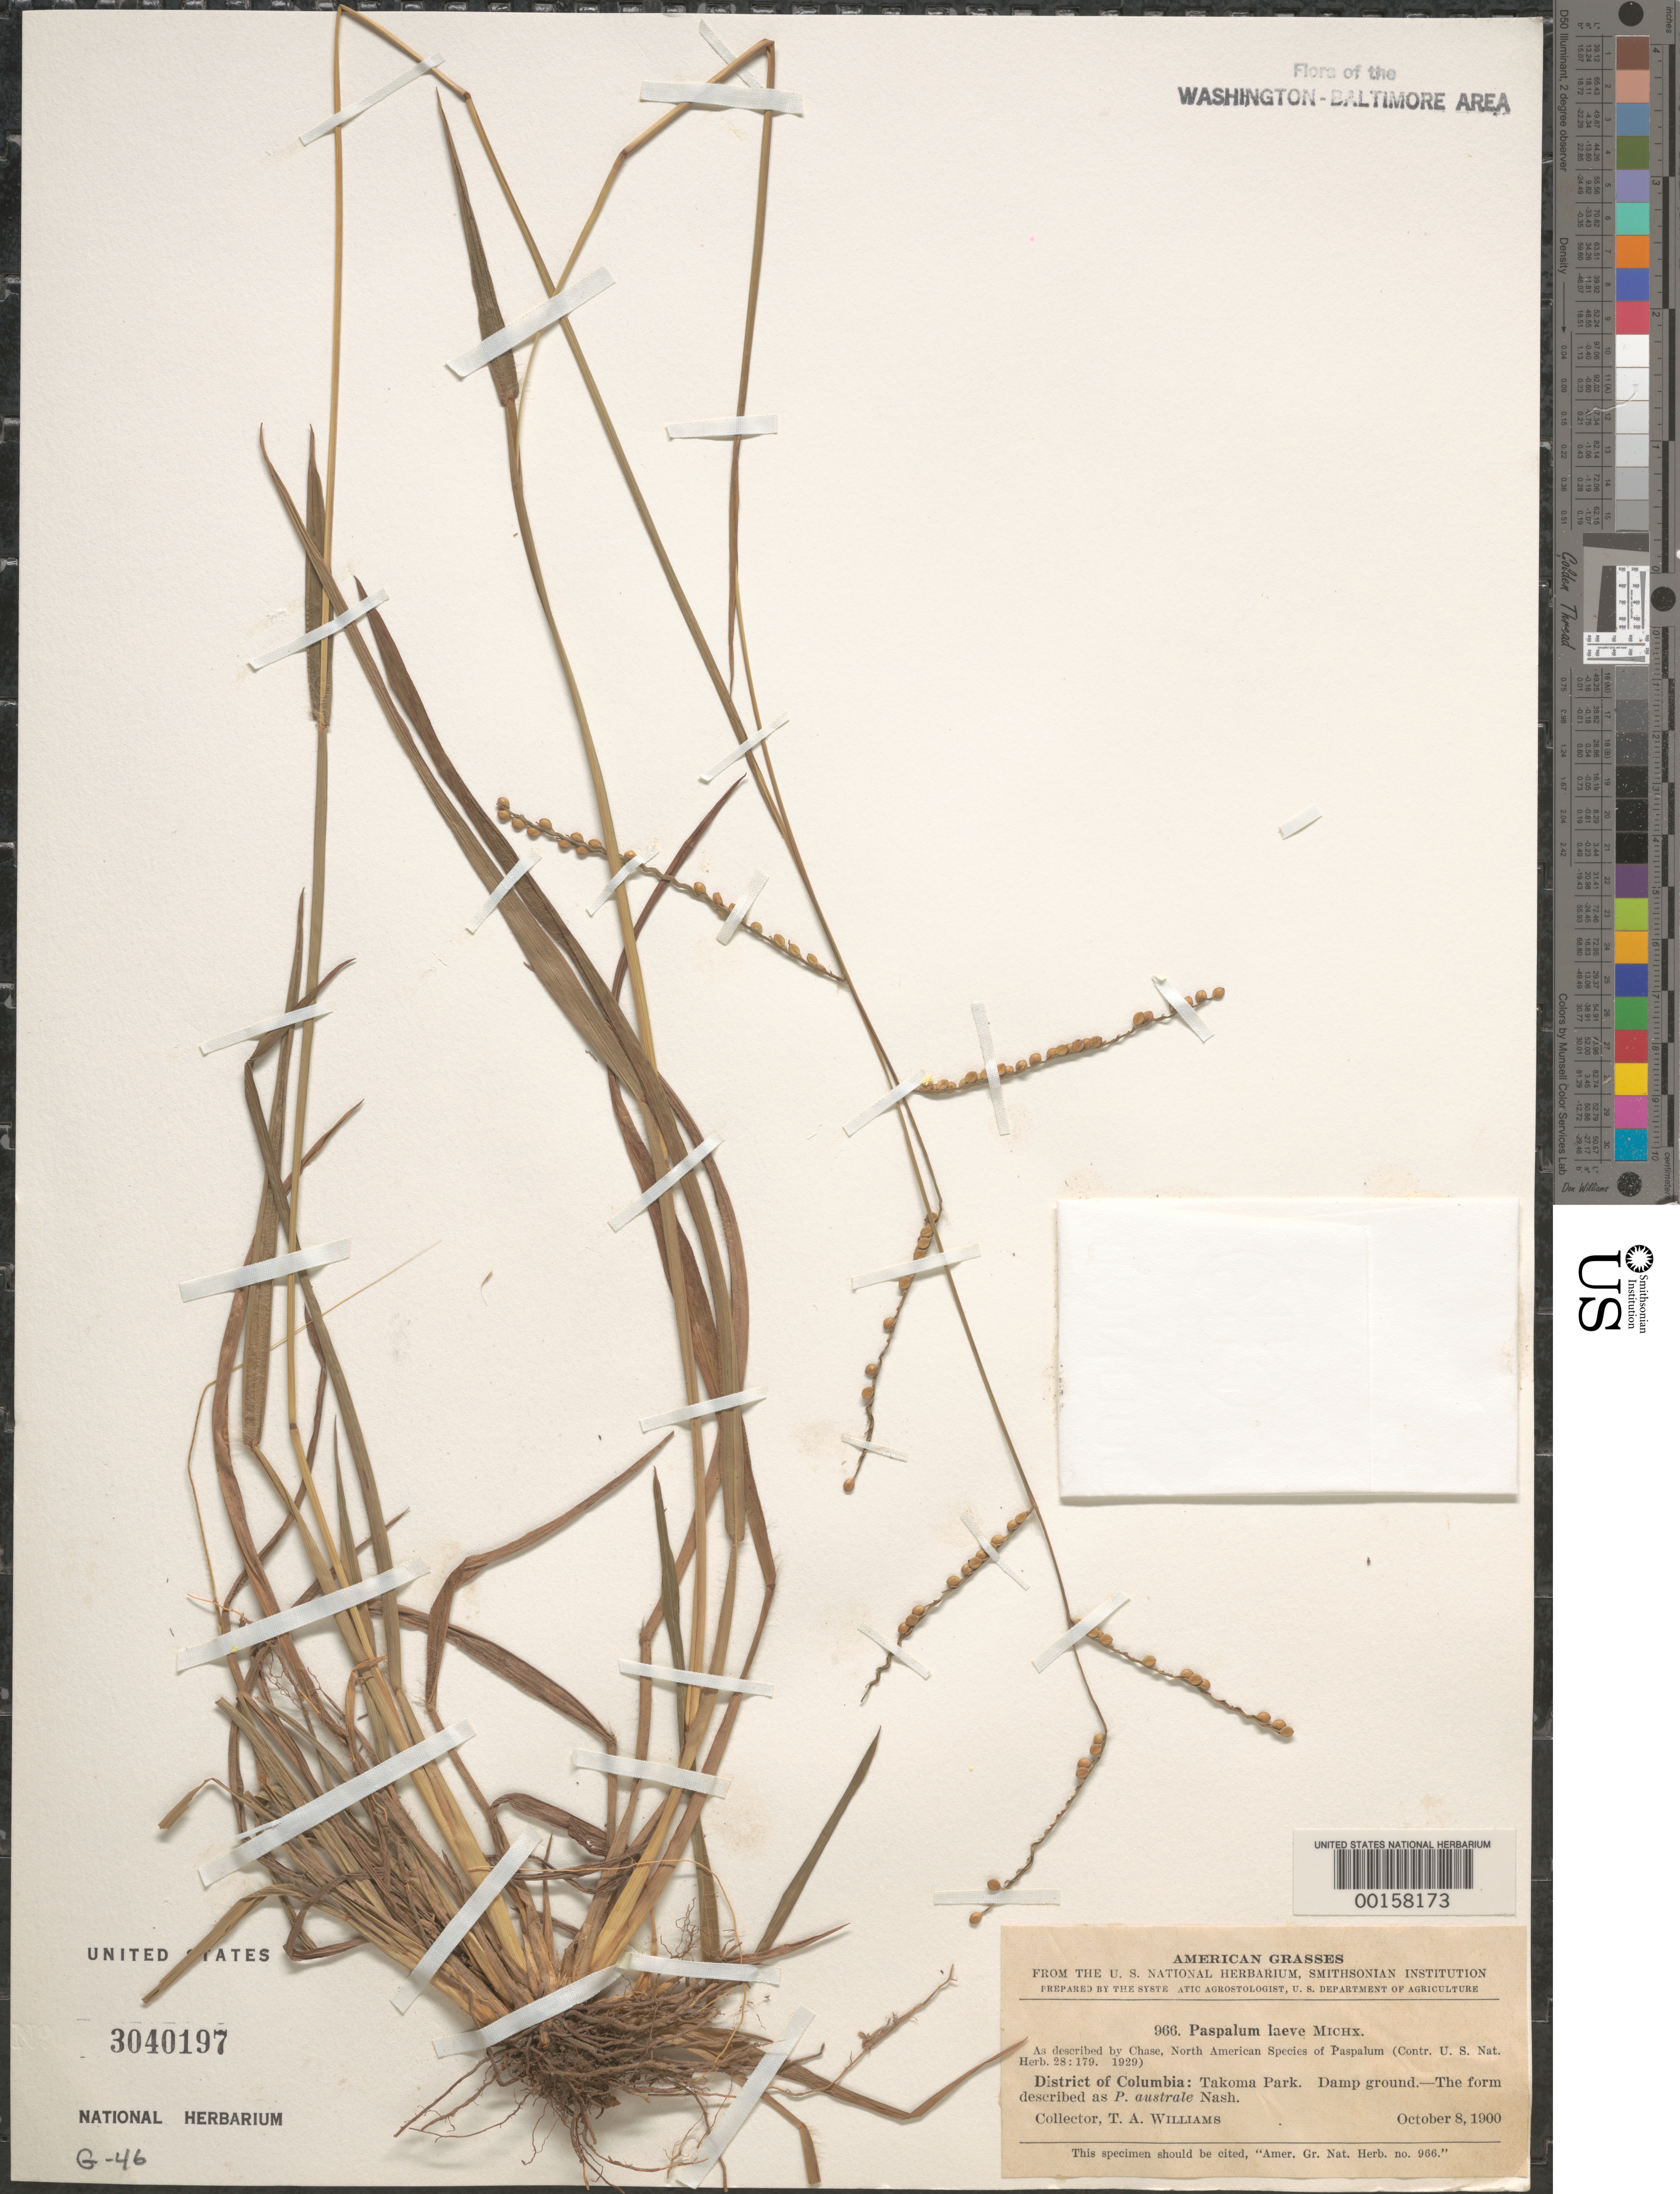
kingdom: Plantae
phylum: Tracheophyta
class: Liliopsida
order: Poales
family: Poaceae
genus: Paspalum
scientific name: Paspalum laeve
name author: Michx.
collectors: T. A. Williams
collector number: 966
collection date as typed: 08 Oct 1900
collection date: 1900-10-08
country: United States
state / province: District of Columbia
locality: Takoma Park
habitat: Damp ground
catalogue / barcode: US 3040197